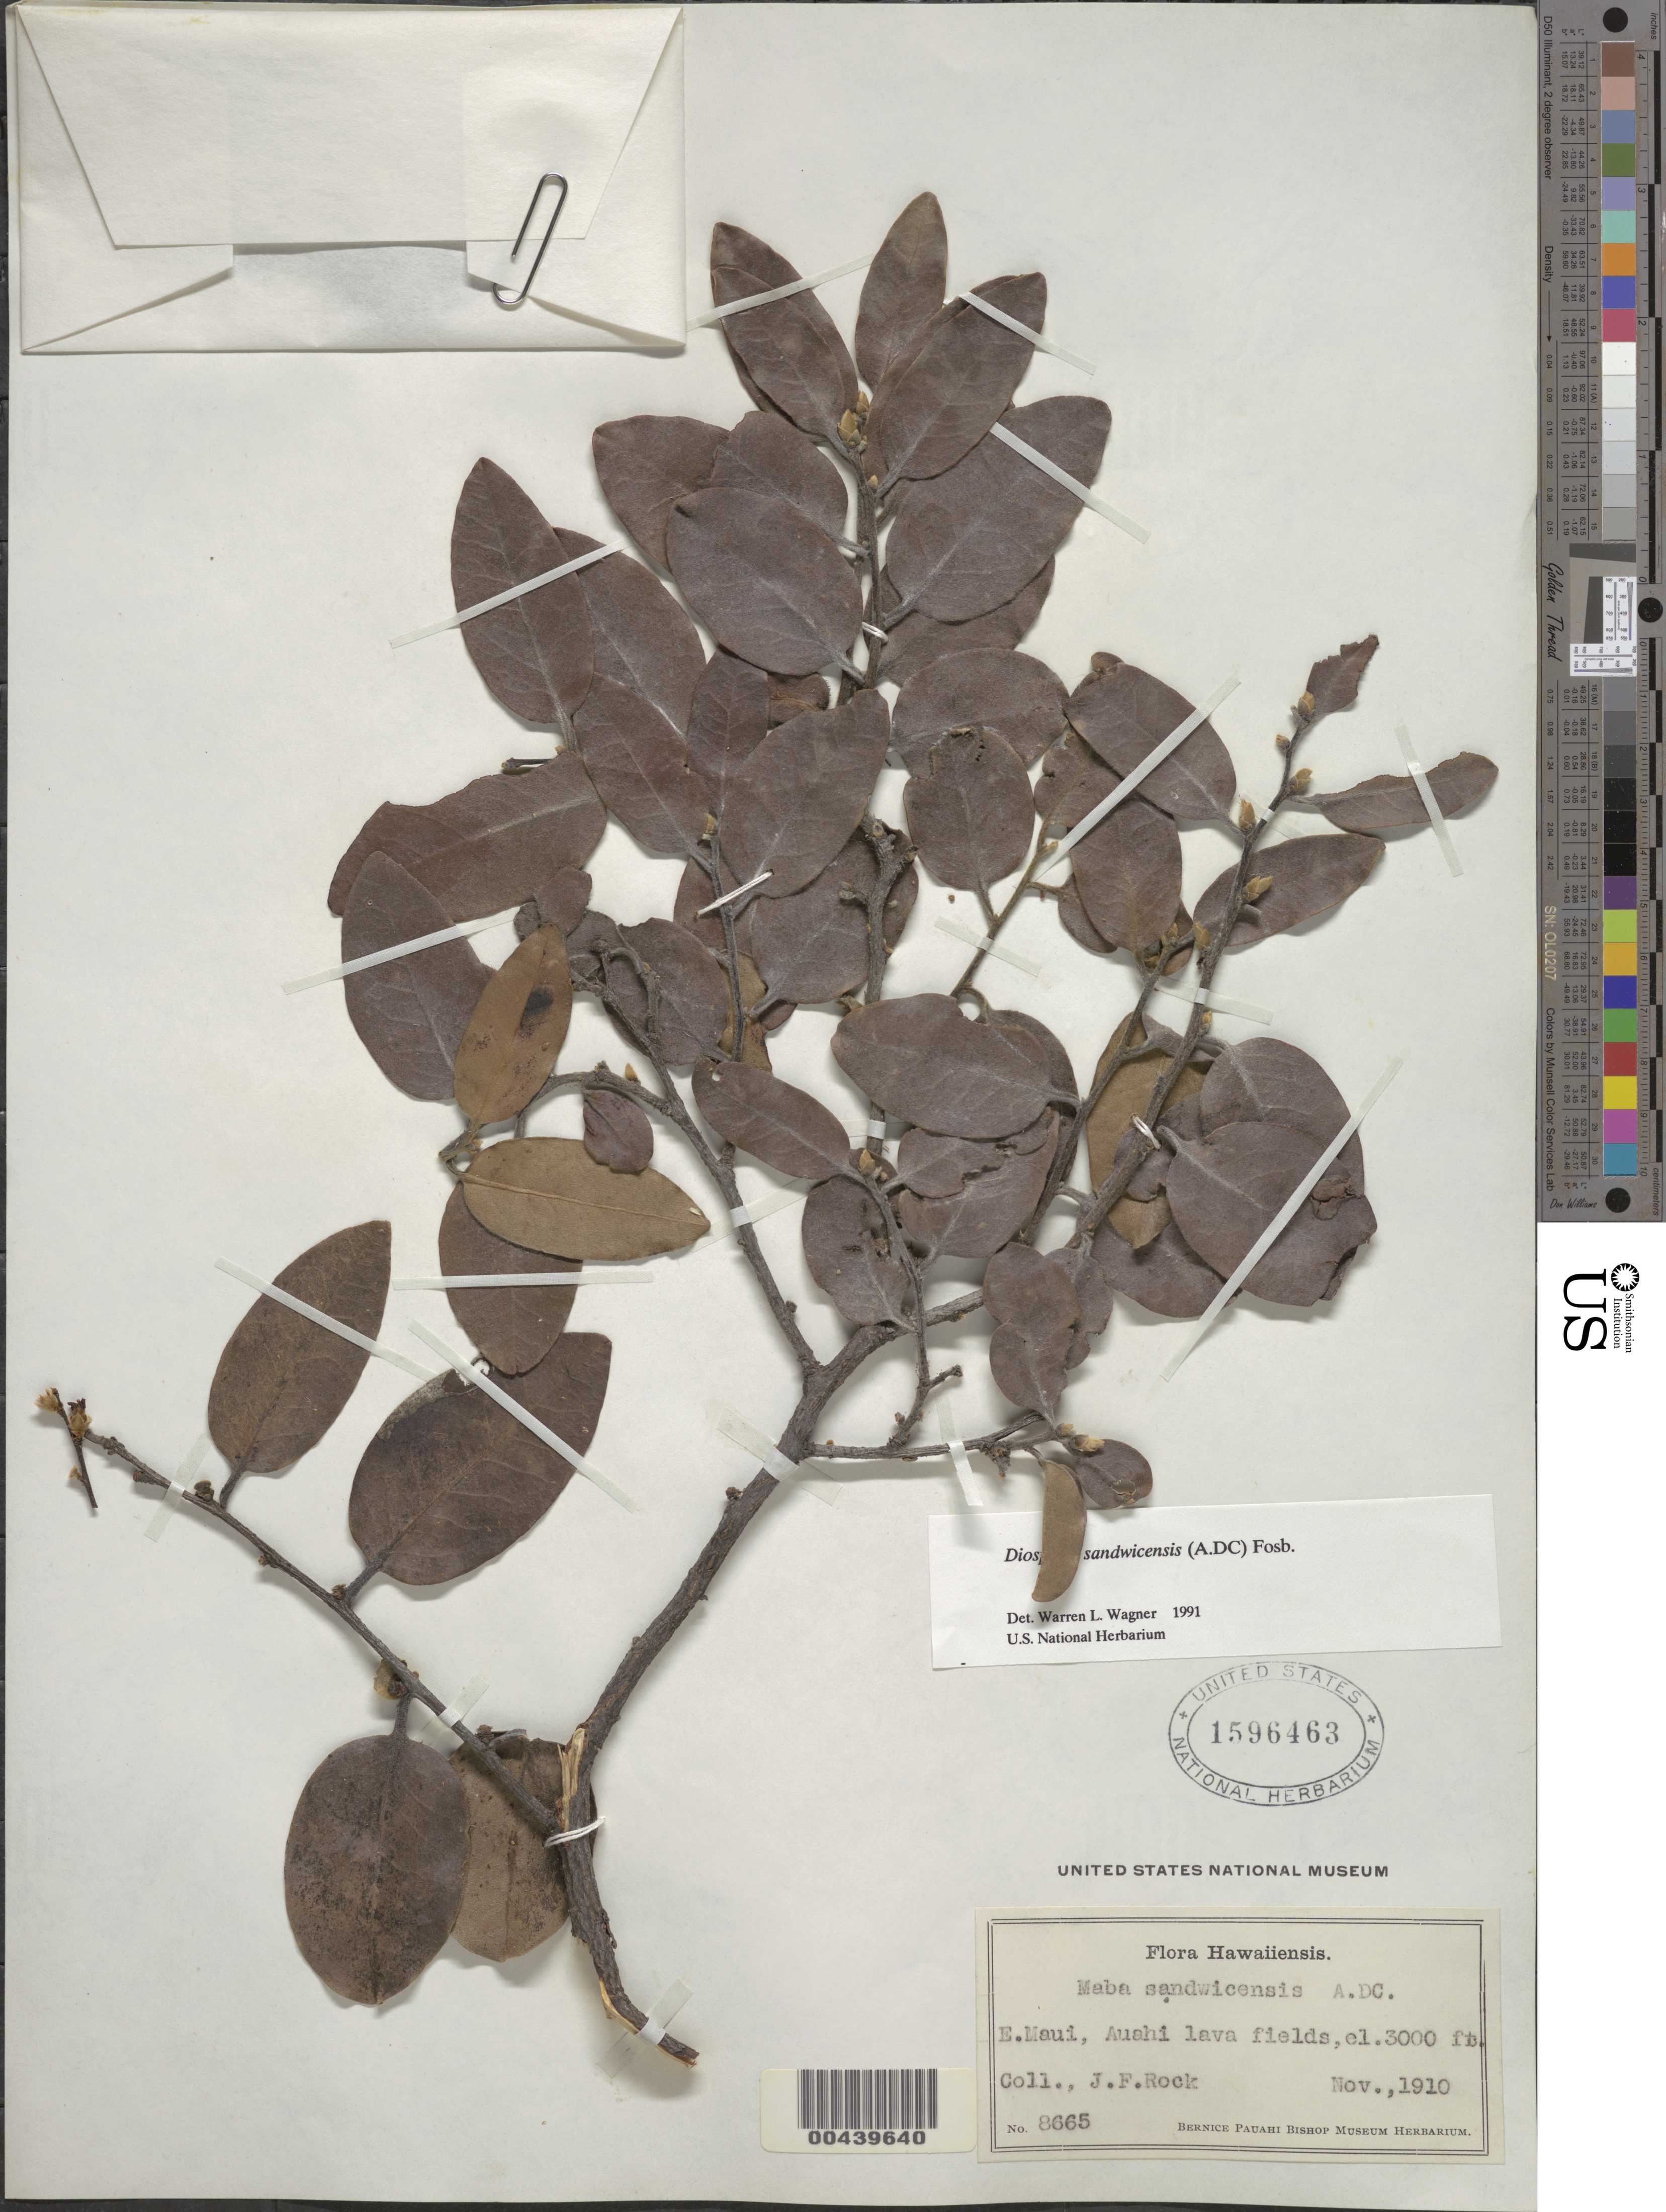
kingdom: Plantae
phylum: Tracheophyta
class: Magnoliopsida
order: Ericales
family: Ebenaceae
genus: Diospyros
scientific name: Diospyros sandwicensis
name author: (A. DC.) Fosberg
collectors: J. F. Rock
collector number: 8665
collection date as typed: Nov 1910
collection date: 1910-11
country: United States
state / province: Hawaii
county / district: Maui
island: Maui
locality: E Maui, Auahi lava fields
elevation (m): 914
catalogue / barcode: US 1596463